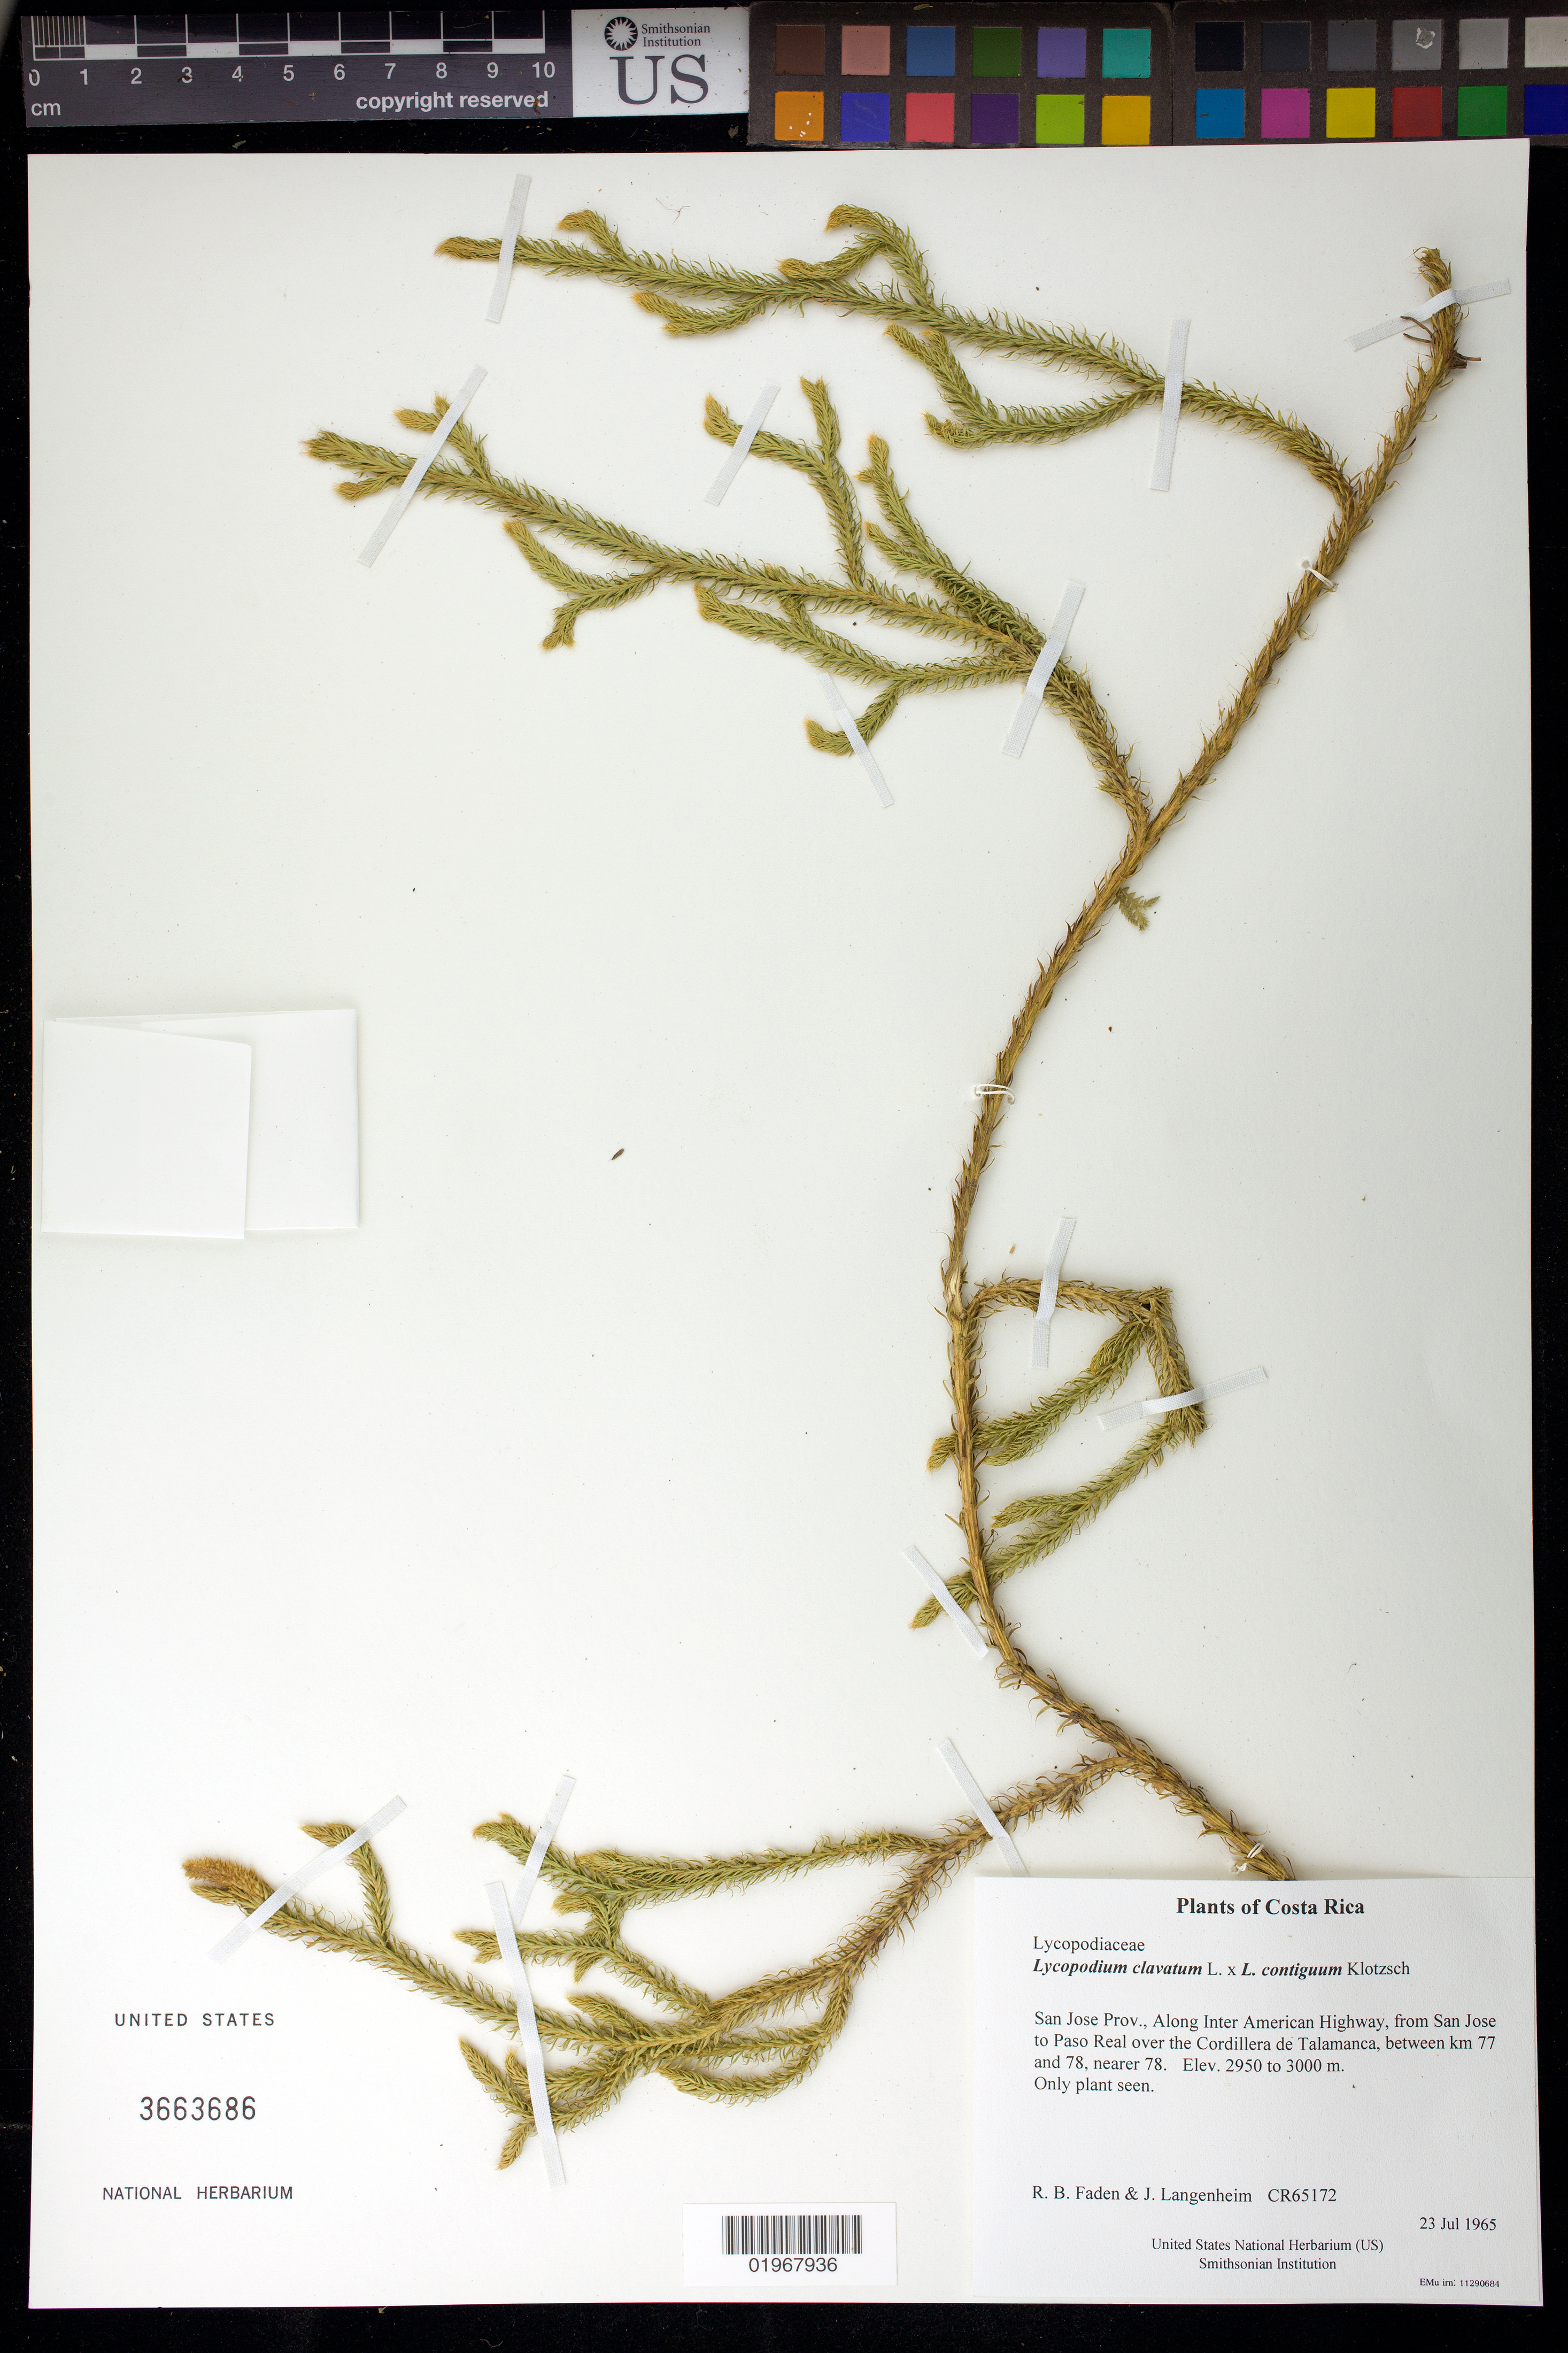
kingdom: Plantae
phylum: Tracheophyta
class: Lycopodiopsida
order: Lycopodiales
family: Lycopodiaceae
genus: Lycopodium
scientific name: Lycopodium clavatum x L. contiguum Klotzsch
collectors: R. B. Faden & J. Langenheim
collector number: CR65172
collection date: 1965-07-23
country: Costa Rica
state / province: San Jose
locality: Along Inter American Highway, from San Jose to Paso Real over the Cordillera de Talamanca, between km 77 and 78, nearer 78.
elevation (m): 2950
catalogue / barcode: US 3663686